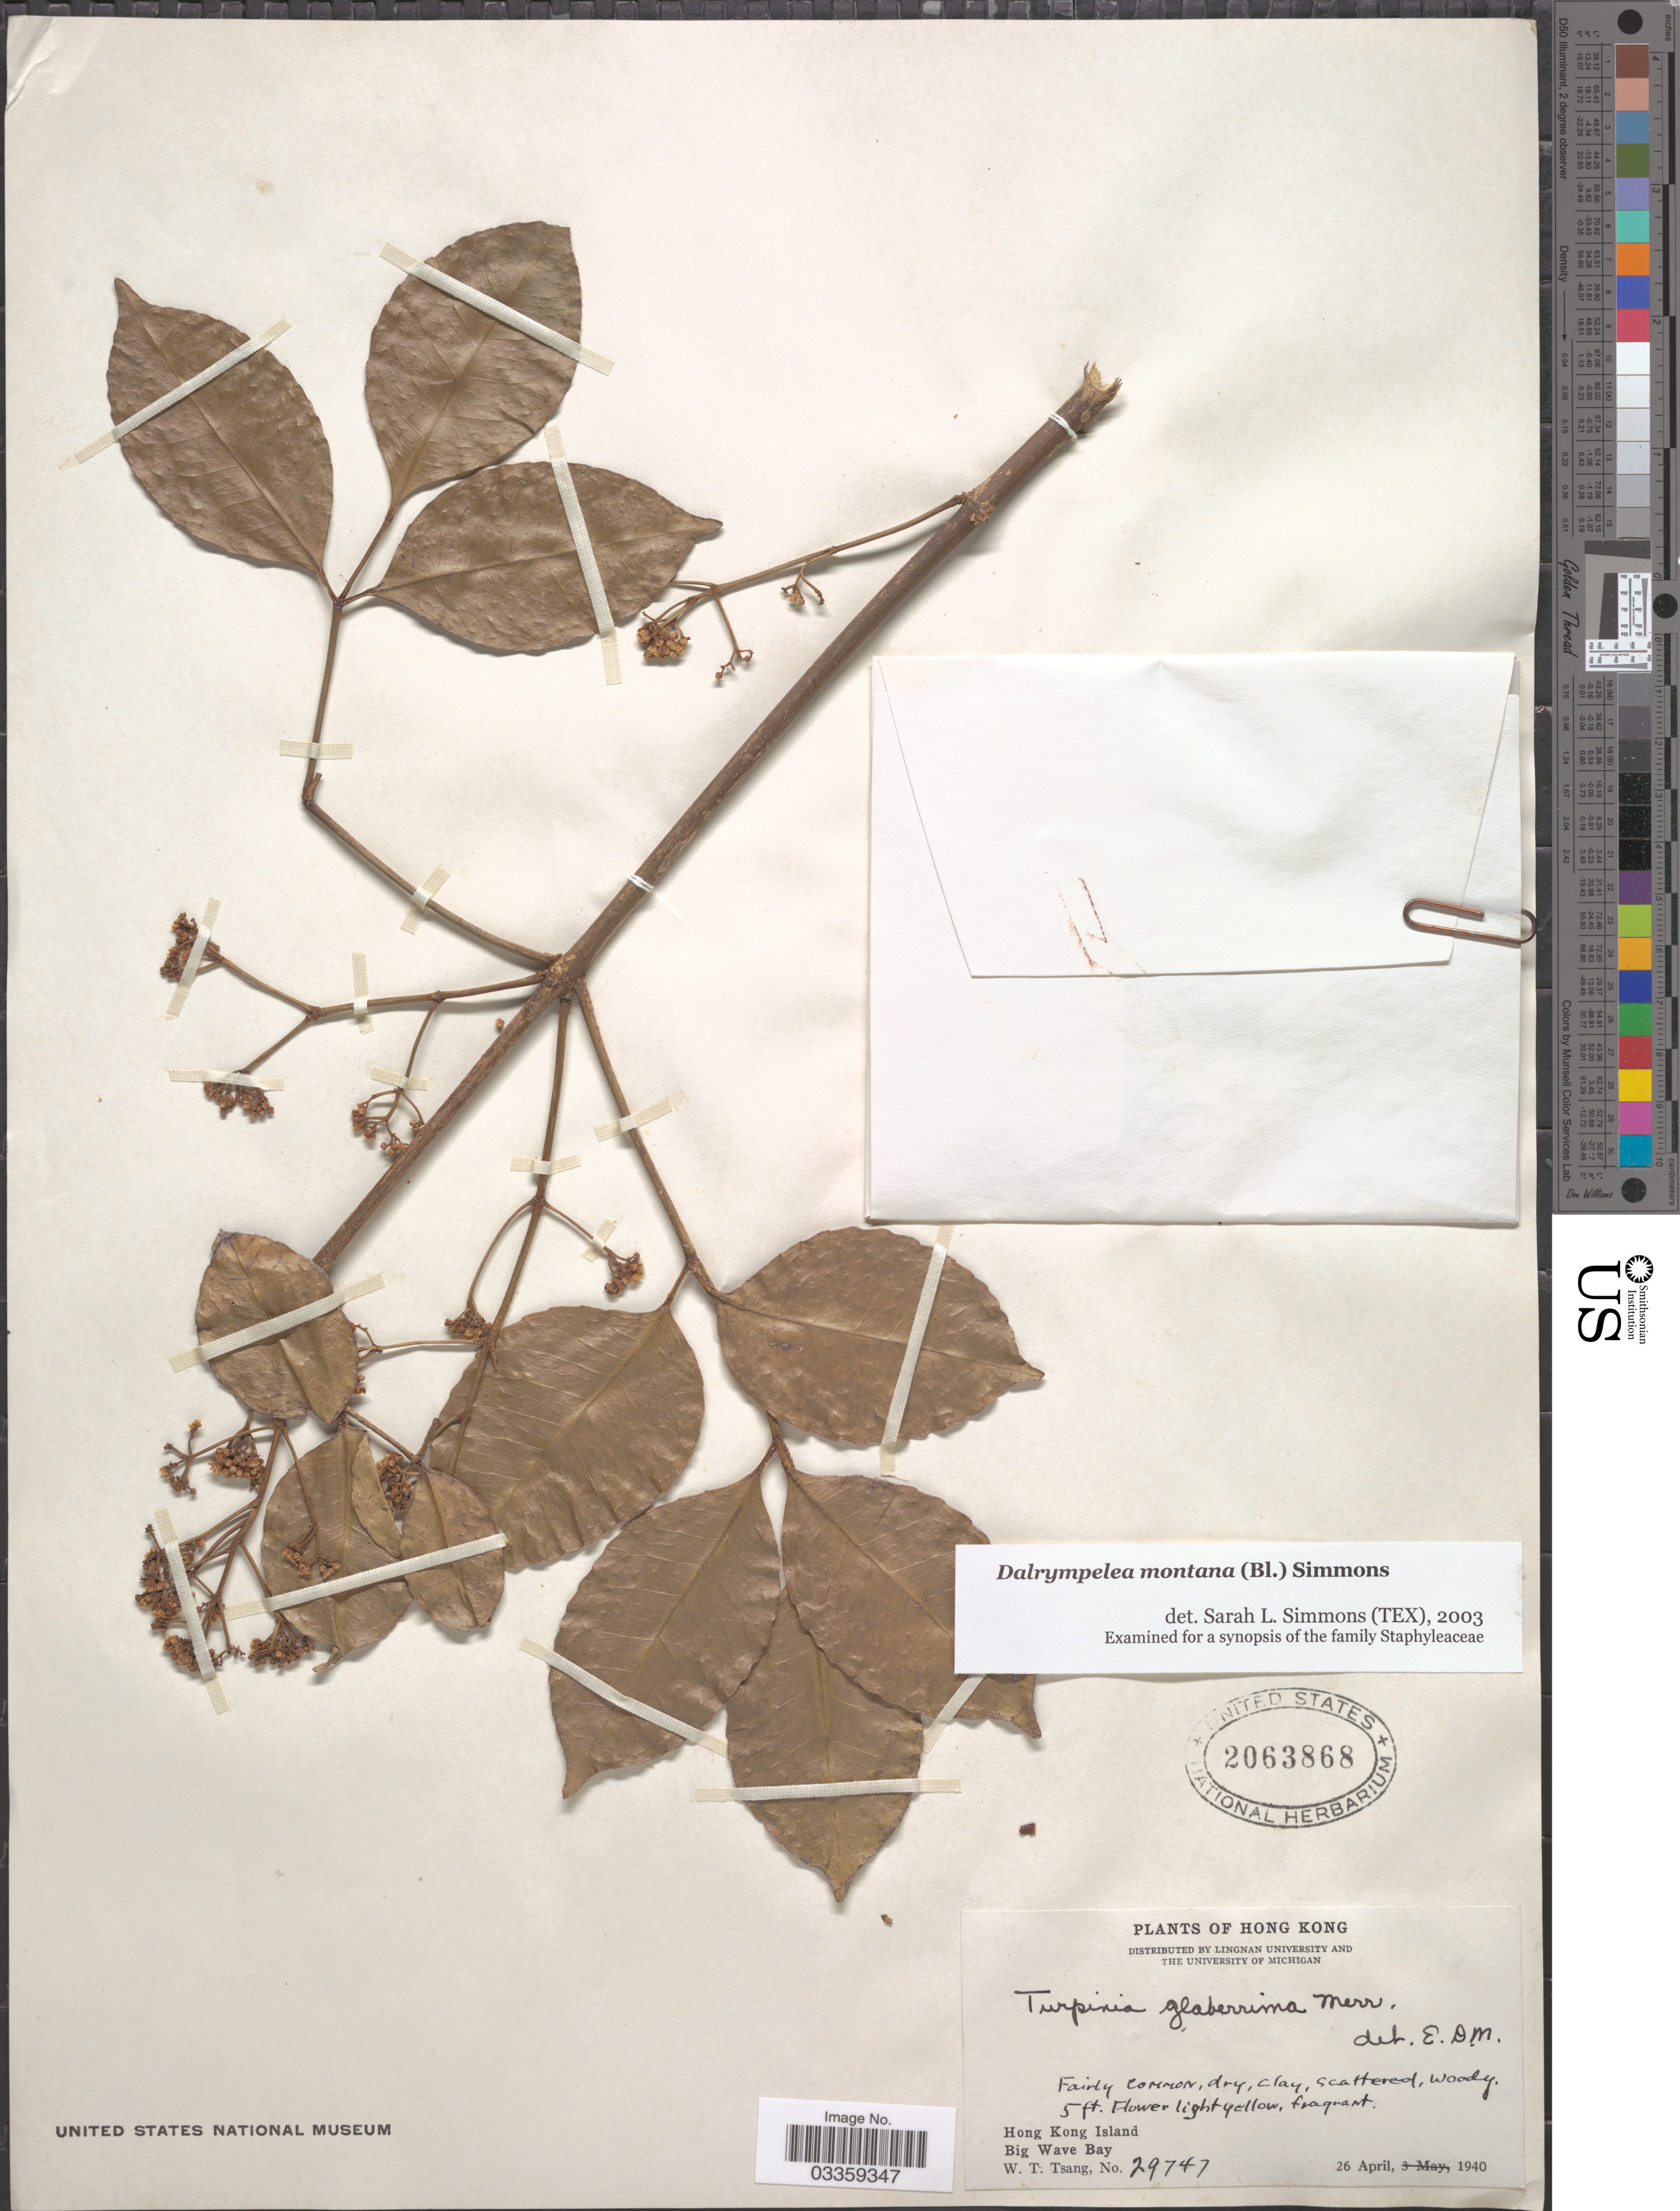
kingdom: Plantae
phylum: Tracheophyta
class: Magnoliopsida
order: Crossosomatales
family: Staphyleaceae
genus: Turpinia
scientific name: Turpinia montana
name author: (Blume) Kurz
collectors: W. T. Tsang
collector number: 29747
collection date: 1940-04-26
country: China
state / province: Hong Kong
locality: Hong Kong Island, Big Wave Bay.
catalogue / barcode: US 2063868